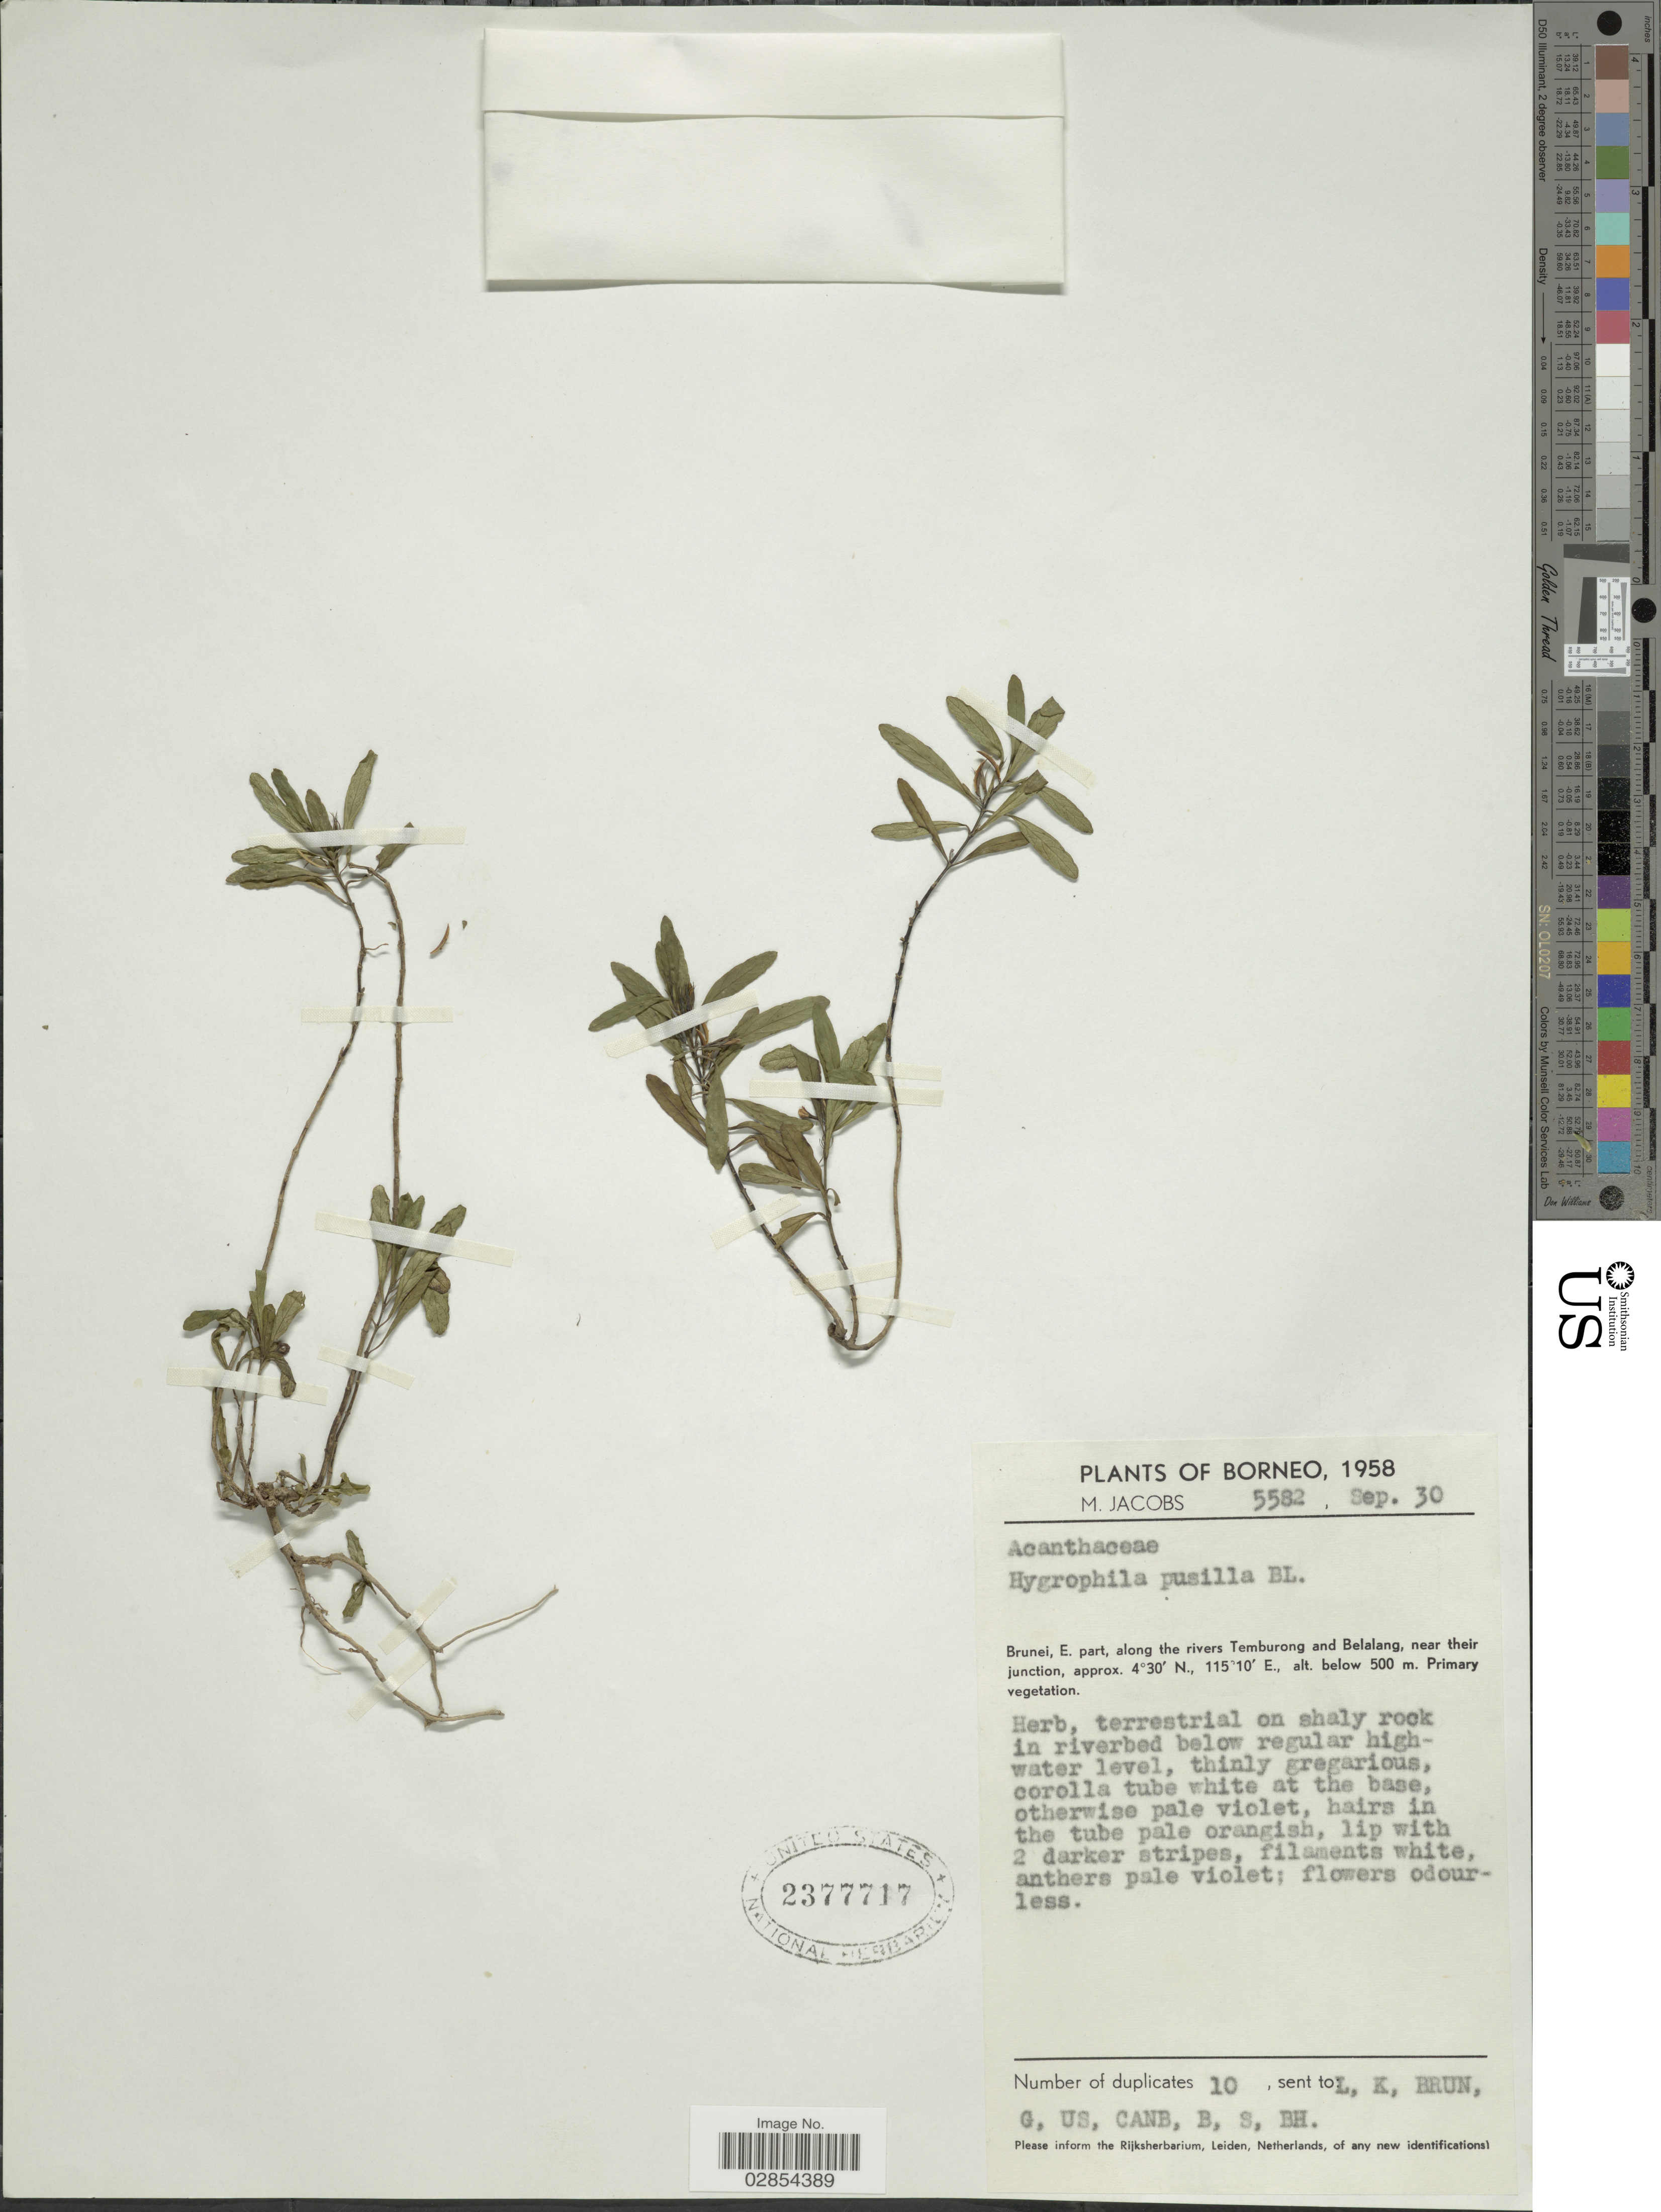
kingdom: Plantae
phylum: Tracheophyta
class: Magnoliopsida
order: Lamiales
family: Acanthaceae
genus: Hygrophila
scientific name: Hygrophila pusilla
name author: Blume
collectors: M. Jacobs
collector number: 5582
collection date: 1958-09-30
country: Brunei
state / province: Brunei and Muara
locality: Borneo. E. part, along the rivers Temburong and Belalang, near their junction.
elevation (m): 500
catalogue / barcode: US 2377717